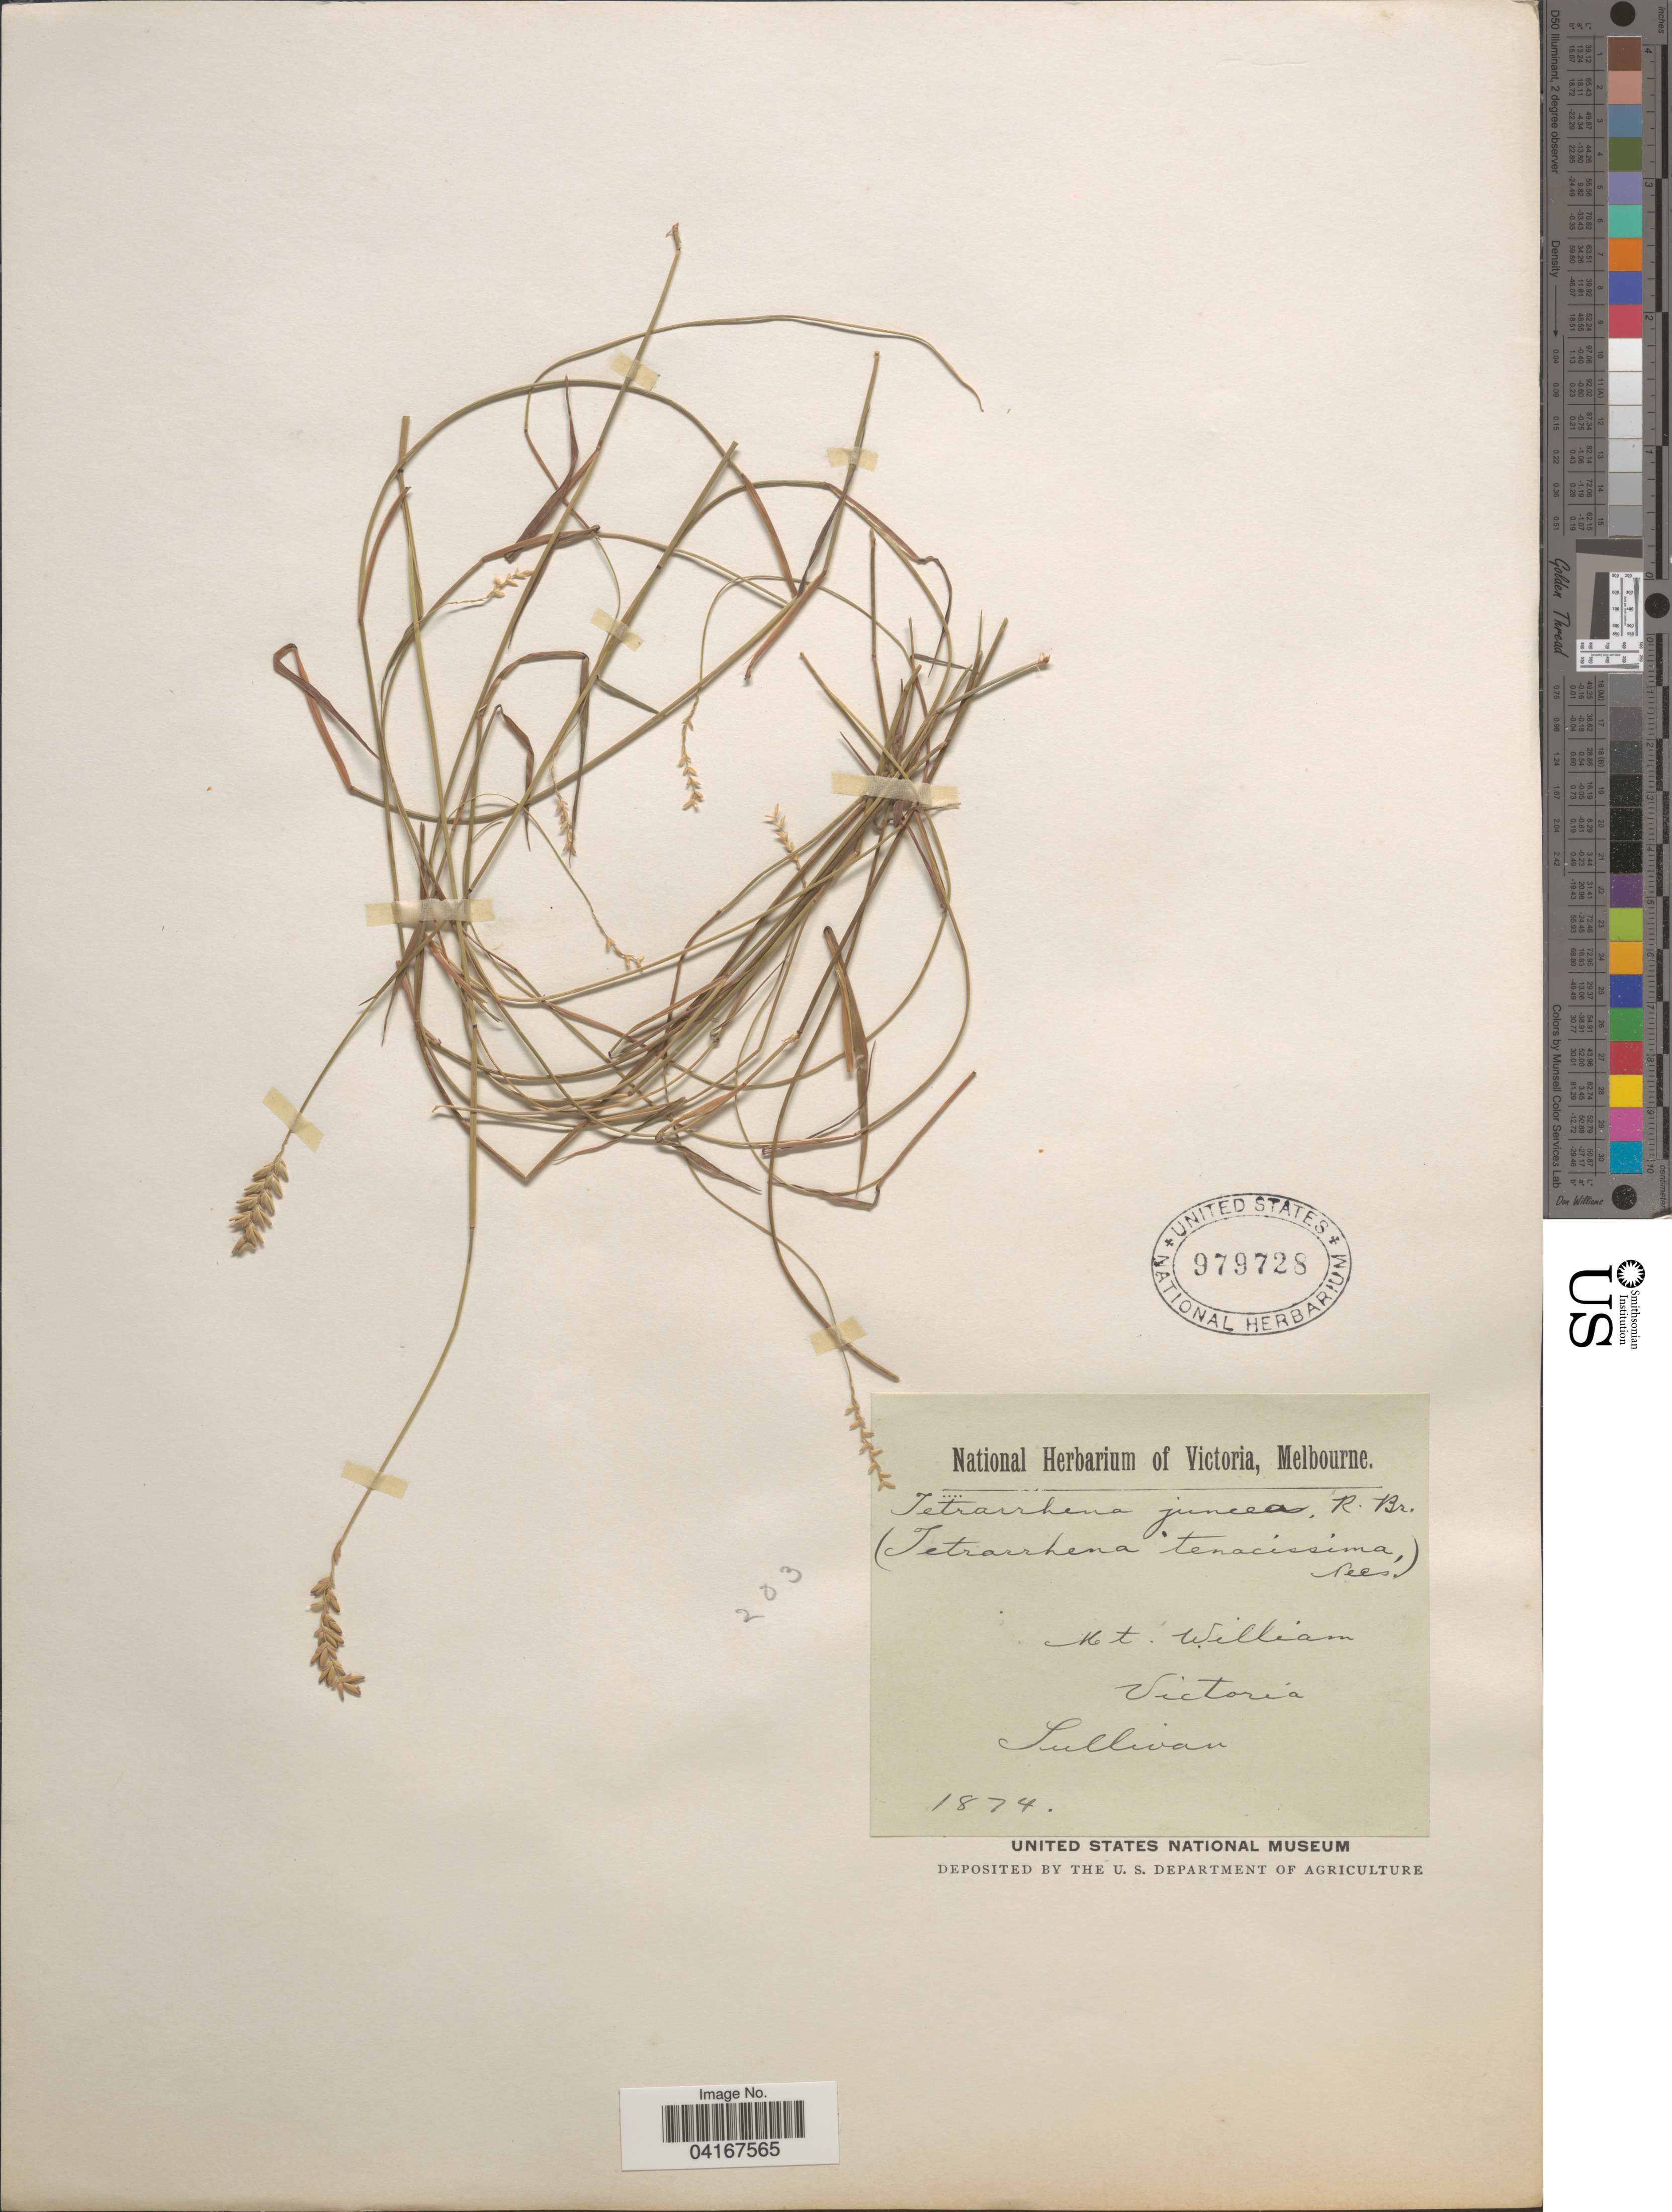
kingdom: Plantae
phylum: Tracheophyta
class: Liliopsida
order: Poales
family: Poaceae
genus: Tetrarrhena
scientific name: Tetrarrhena juncea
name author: R. Br.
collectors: Sullivan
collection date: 1874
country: Australia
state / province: Victoria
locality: Mt. William. Victoria.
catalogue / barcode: US 979728